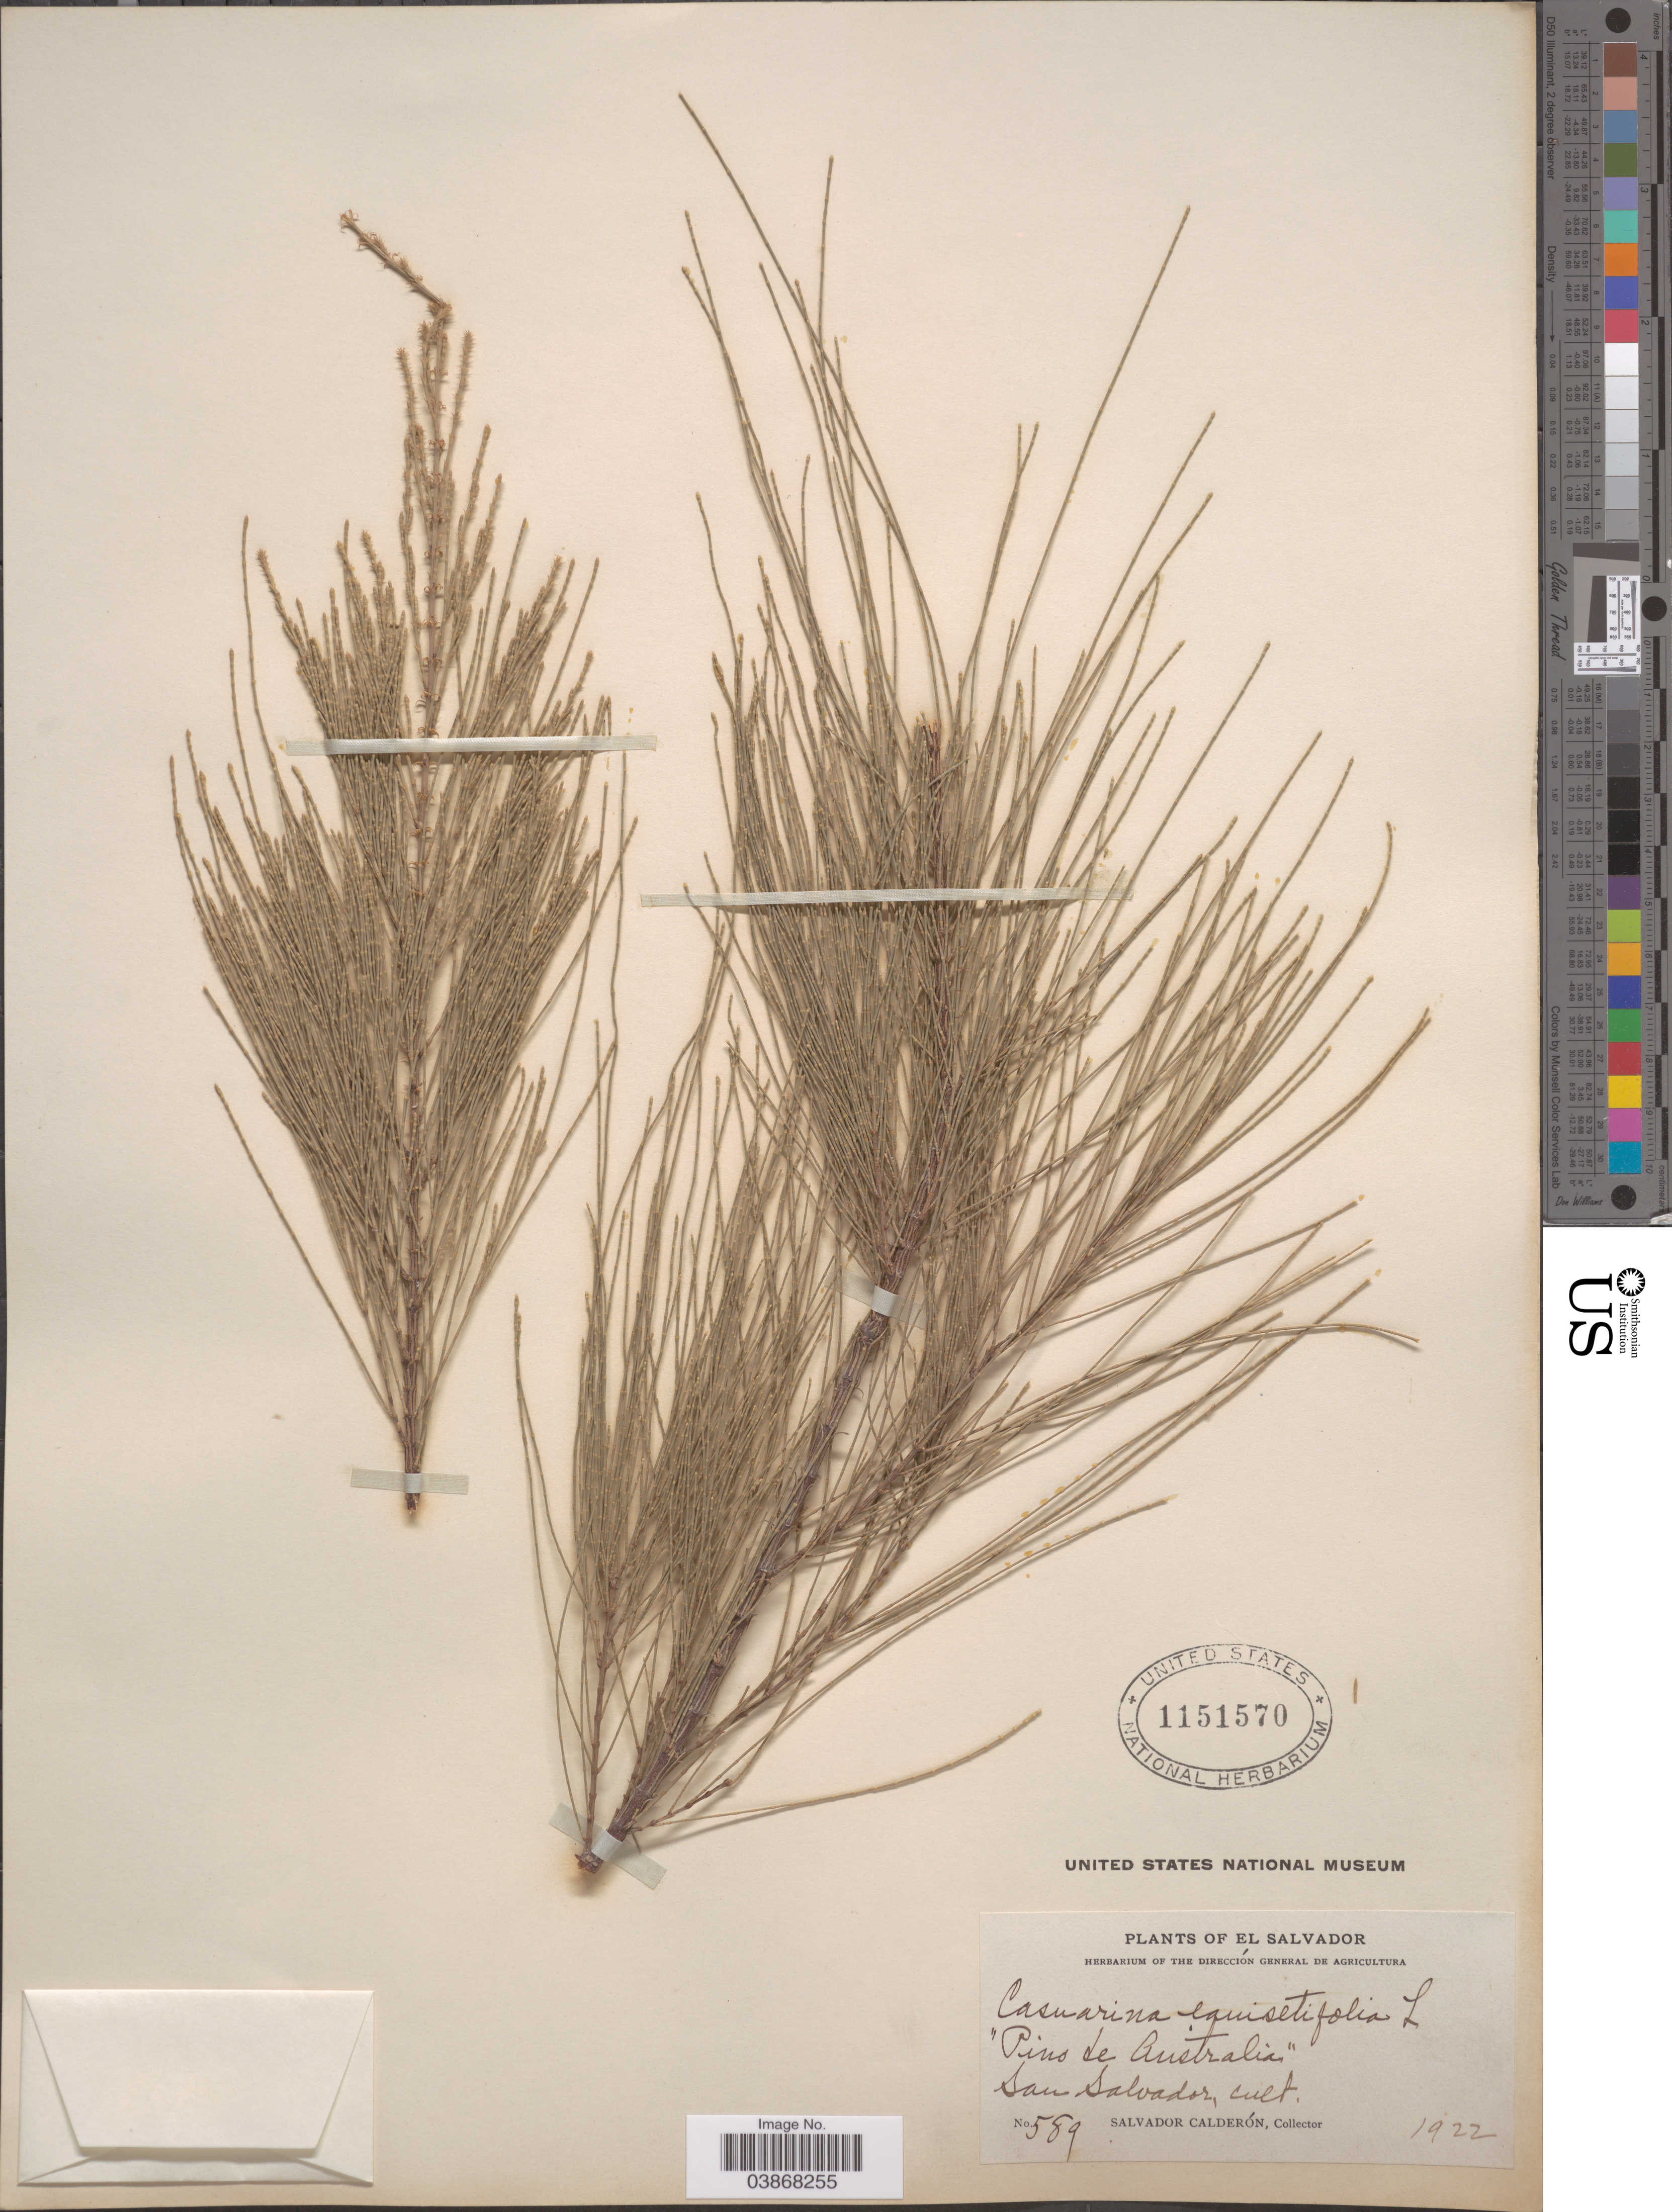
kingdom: Plantae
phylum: Tracheophyta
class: Magnoliopsida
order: Fagales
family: Casuarinaceae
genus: Casuarina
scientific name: Casuarina equisetifolia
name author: L.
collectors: S. Calderón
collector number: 589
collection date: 1922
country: El Salvador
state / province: San Salvador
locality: Pino de Australia.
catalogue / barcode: US 1151570